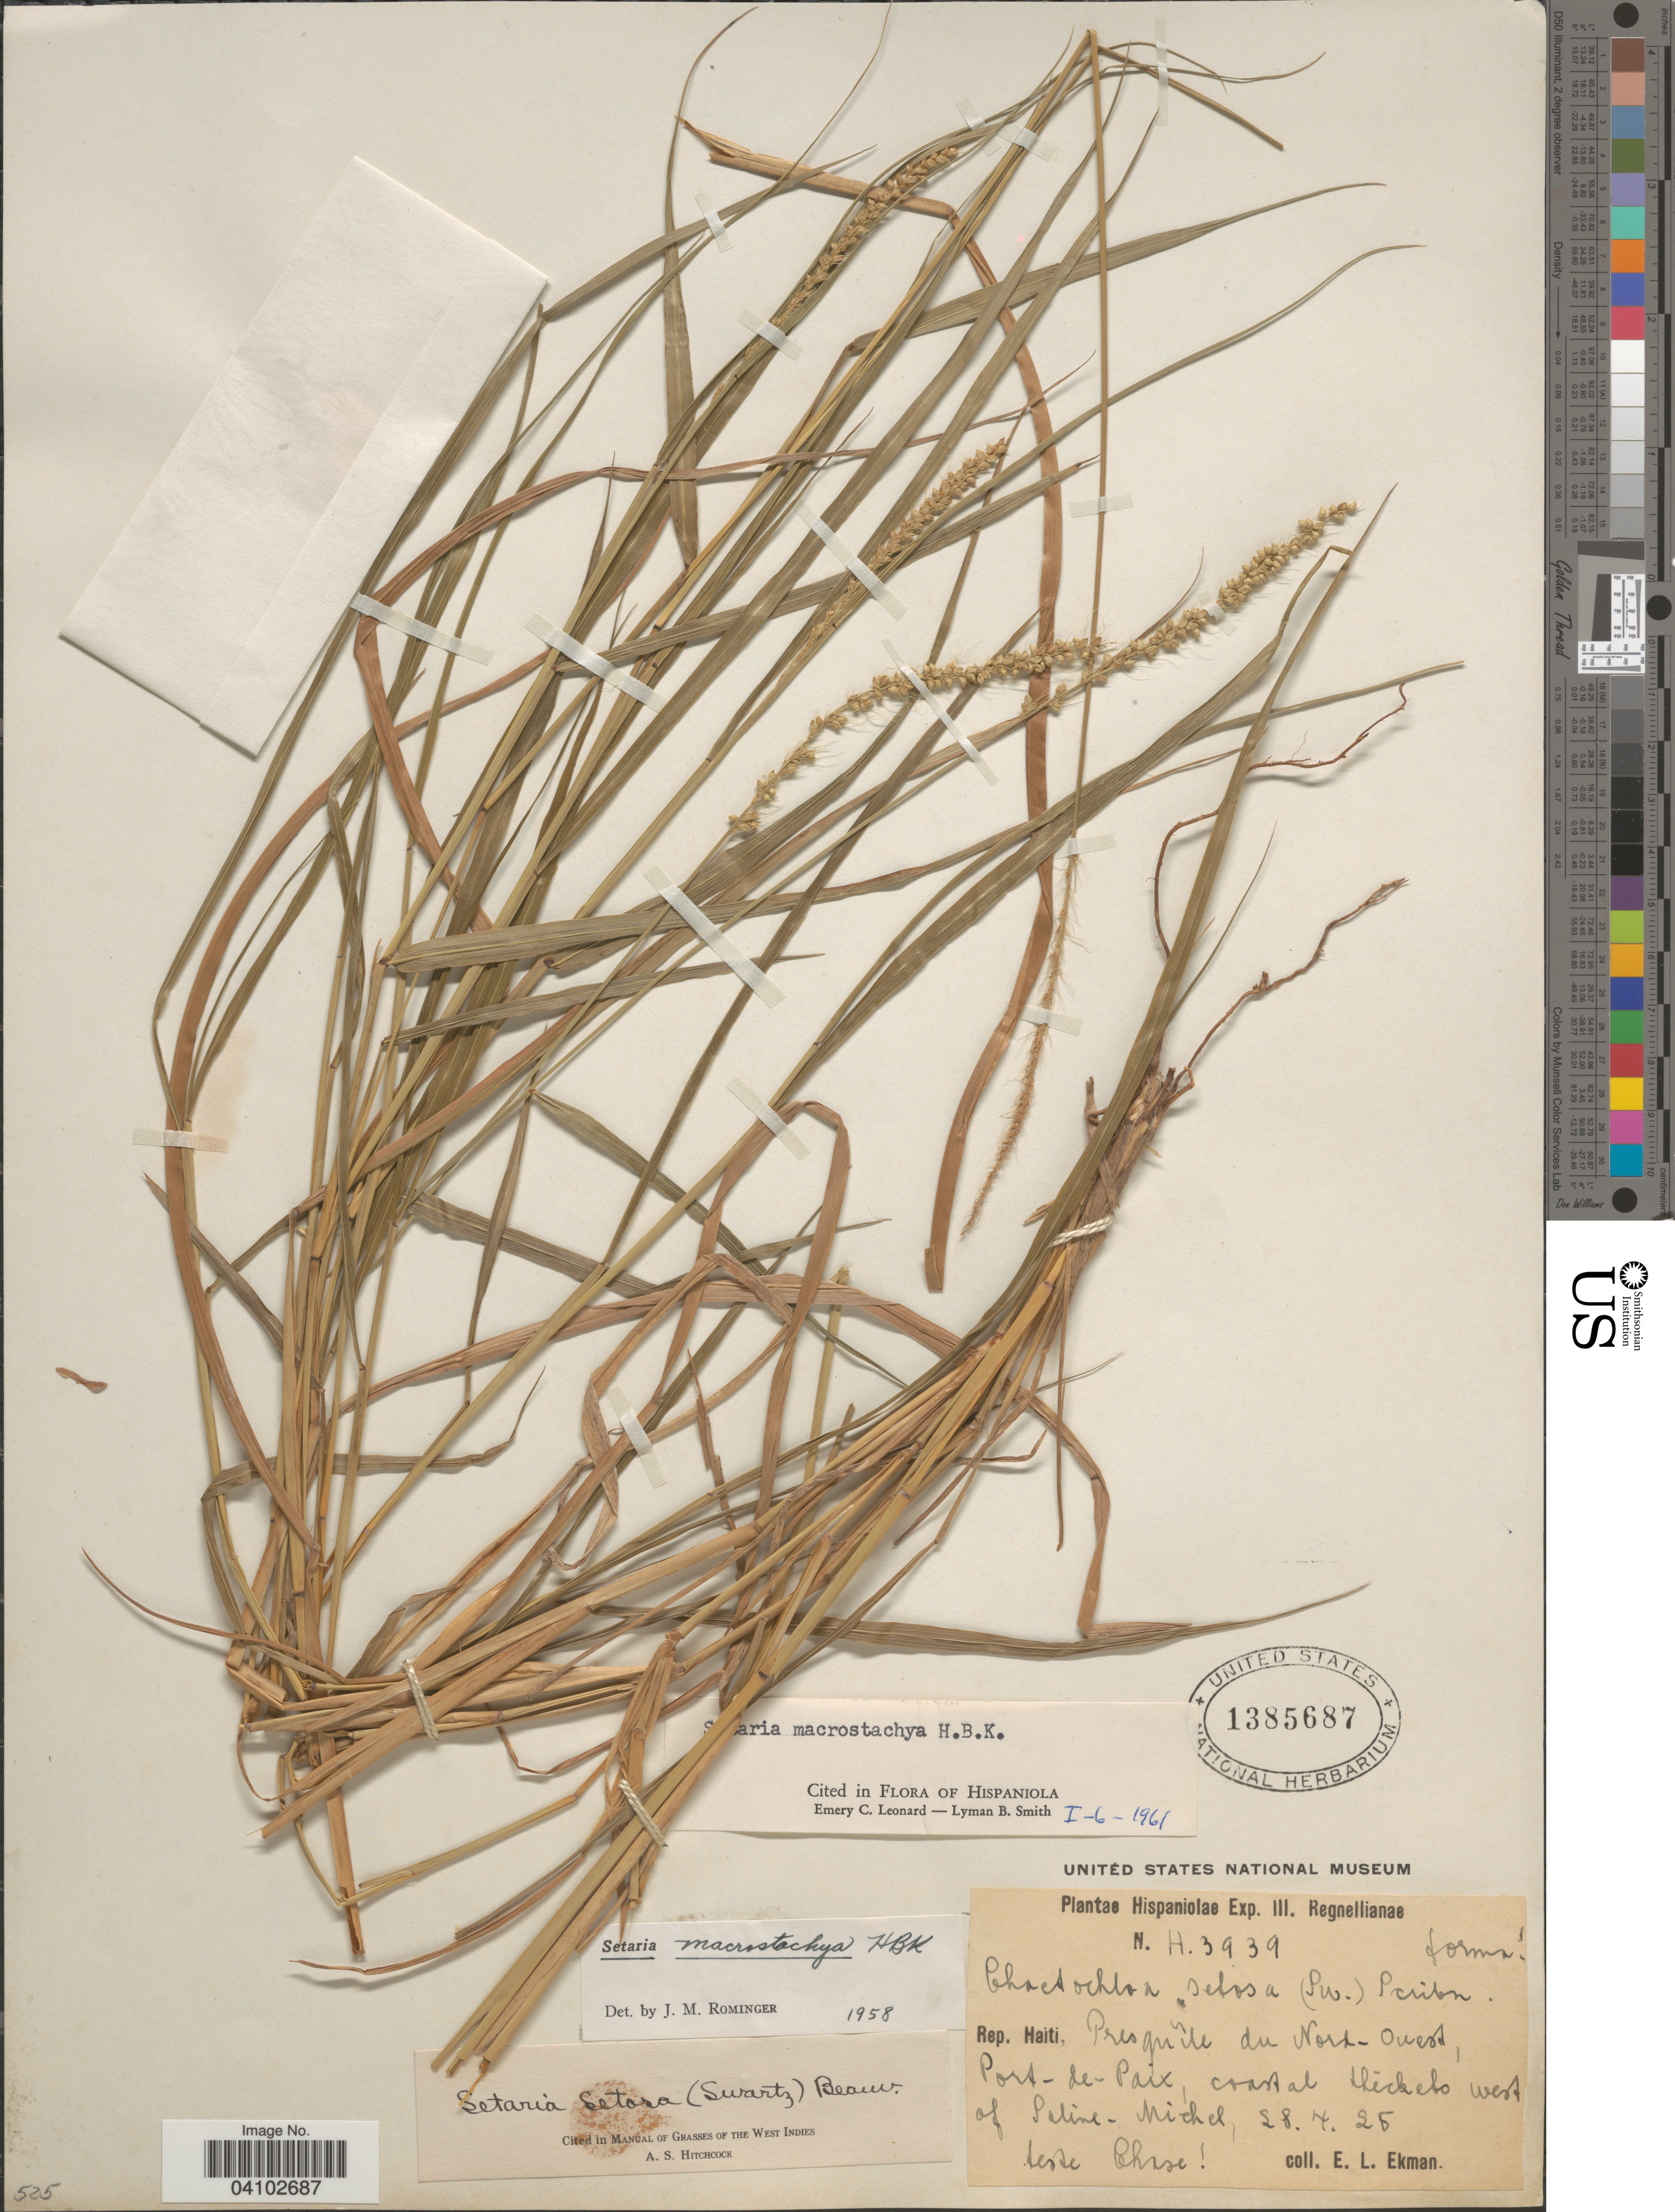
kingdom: Plantae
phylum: Tracheophyta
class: Liliopsida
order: Poales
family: Poaceae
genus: Setaria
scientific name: Setaria macrostachya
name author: Kunth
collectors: E. L. Ekman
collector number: H3939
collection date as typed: Transcribed d/m/y: 28/4/25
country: Haiti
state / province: Nord-Ouest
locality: Presqu'île du Nord-Ouest, Port-de-Paix, coastal thickets west of Saline-Michel.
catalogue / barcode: US 1385687